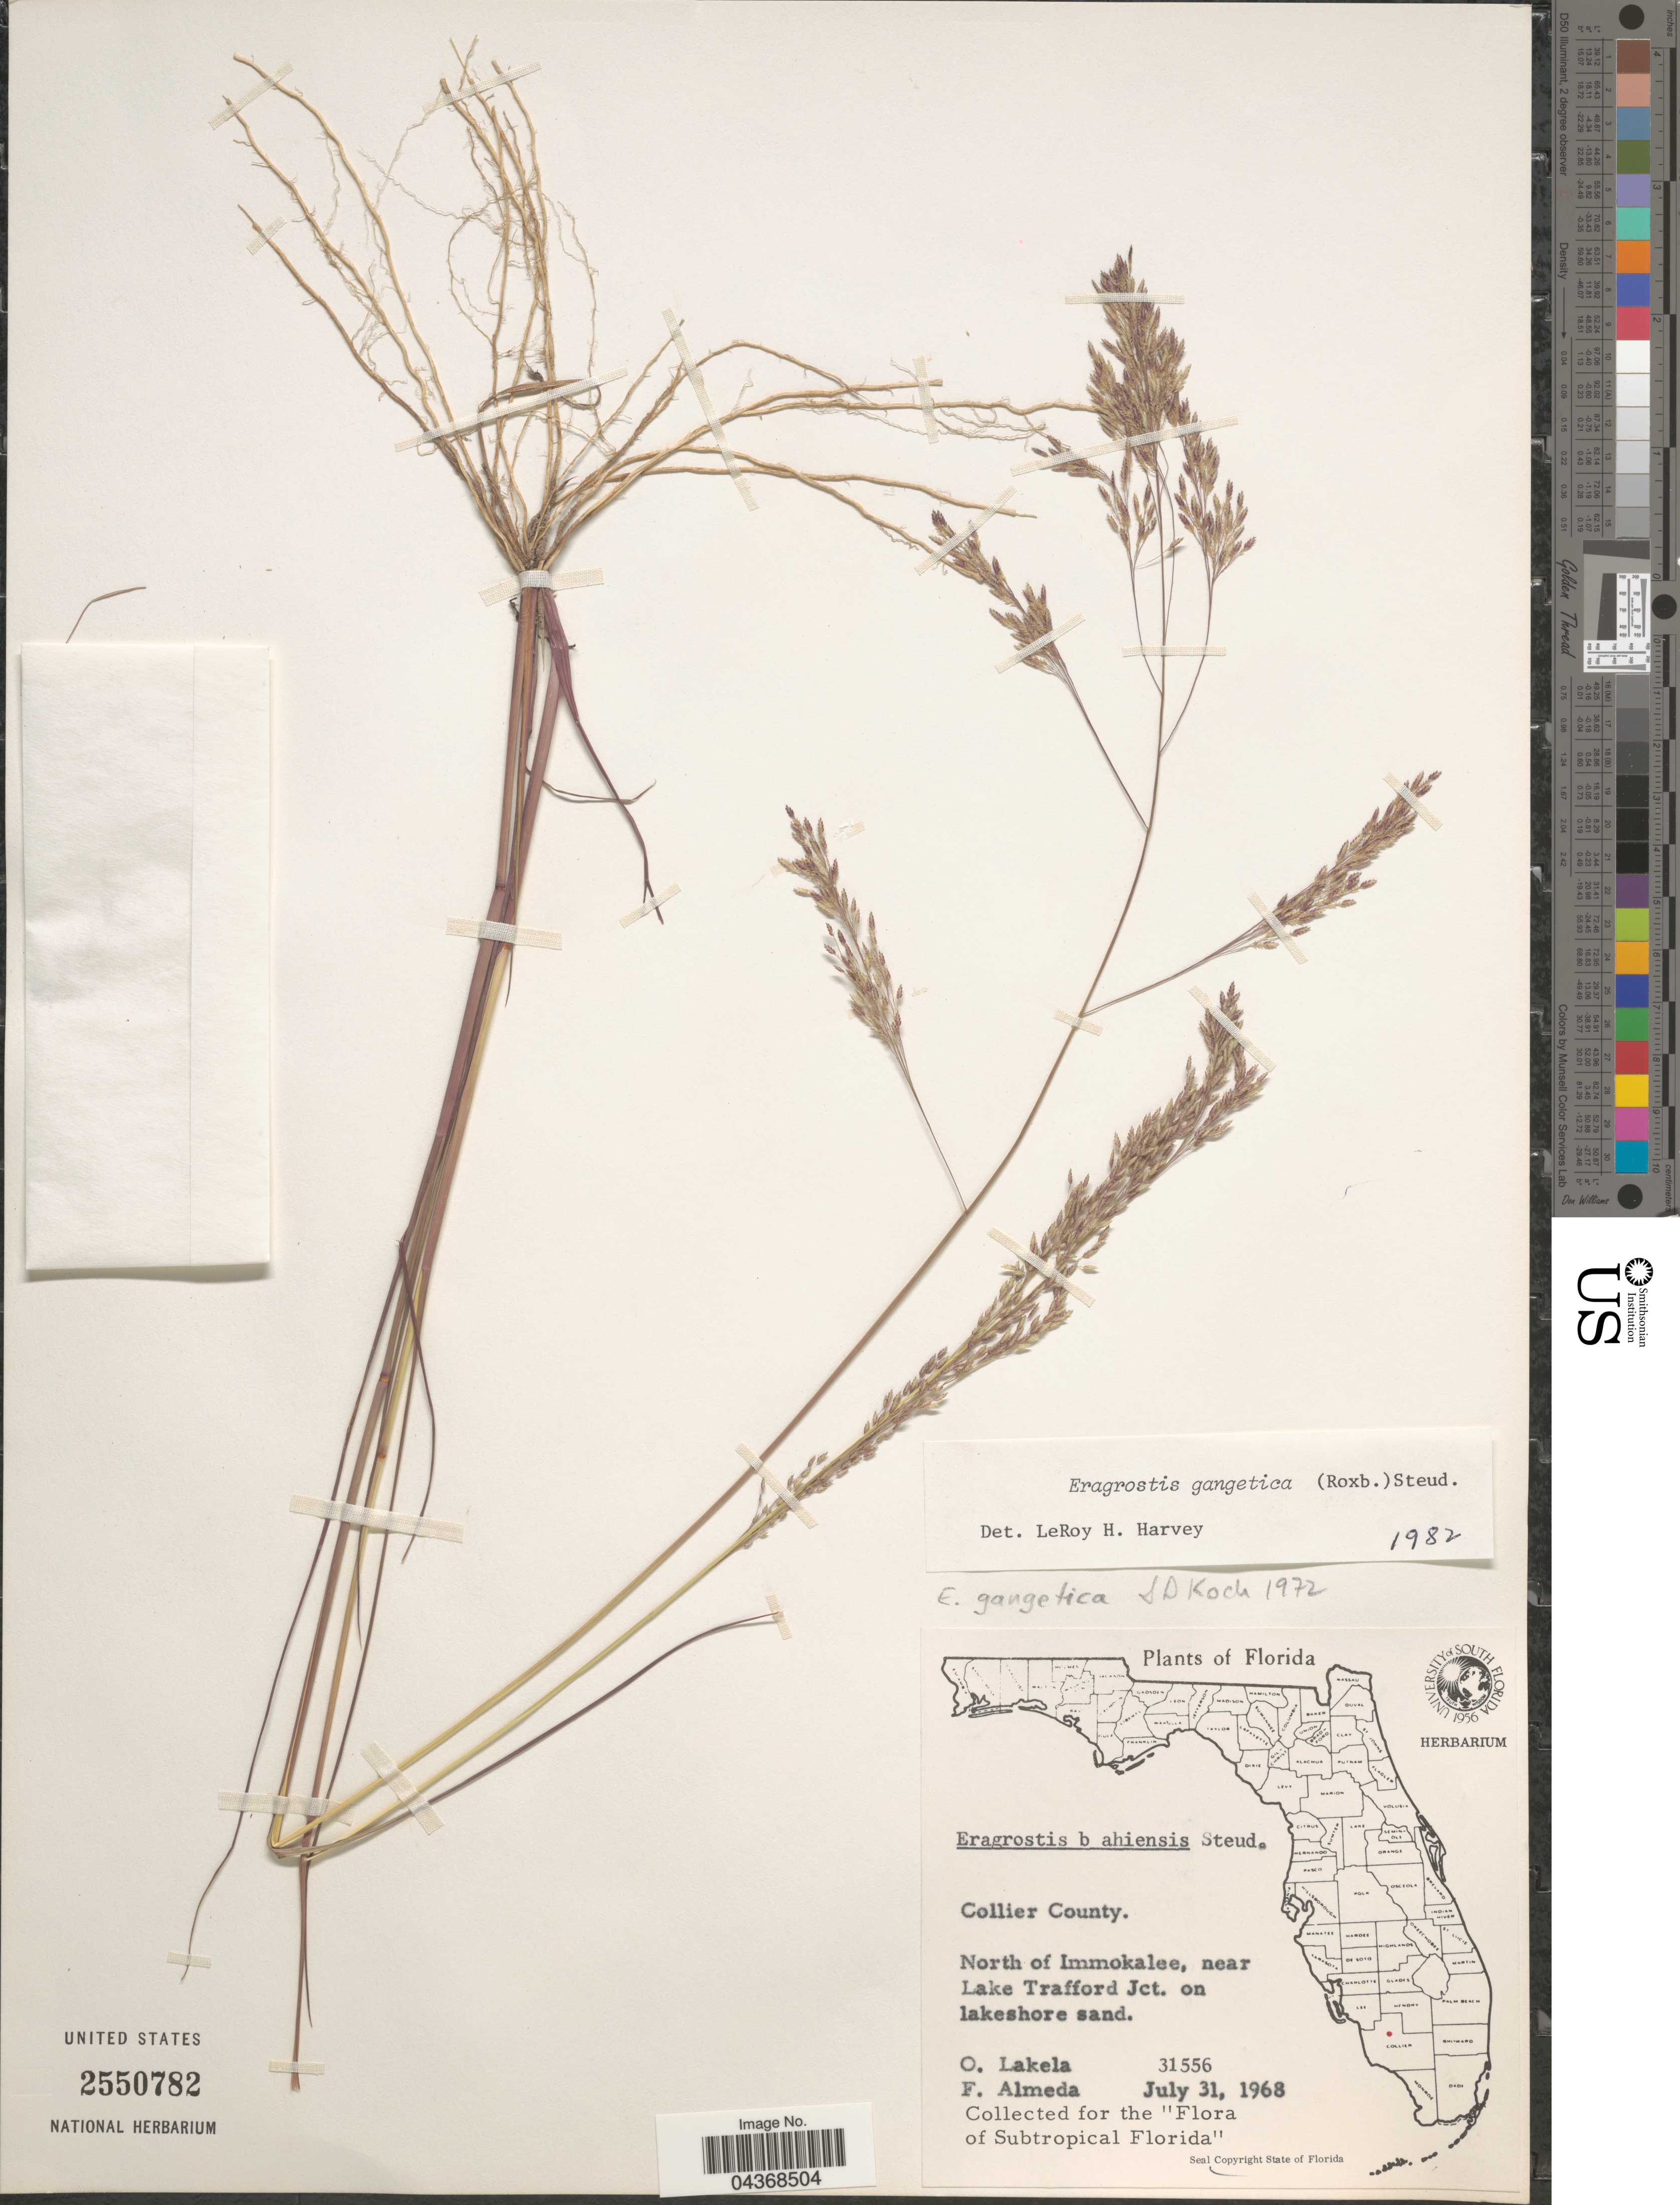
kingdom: Plantae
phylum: Tracheophyta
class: Liliopsida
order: Poales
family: Poaceae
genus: Eragrostis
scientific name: Eragrostis gangetica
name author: (Roxb.) Steud.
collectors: O. Lakela & F. Almeda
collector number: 31556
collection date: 1968-07-31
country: United States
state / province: Florida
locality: Collier County. North of Immokalee, near Lake Trafford Jct. on lakeshore sand. Subtropical Florida [unsure placement].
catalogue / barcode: US 2550782